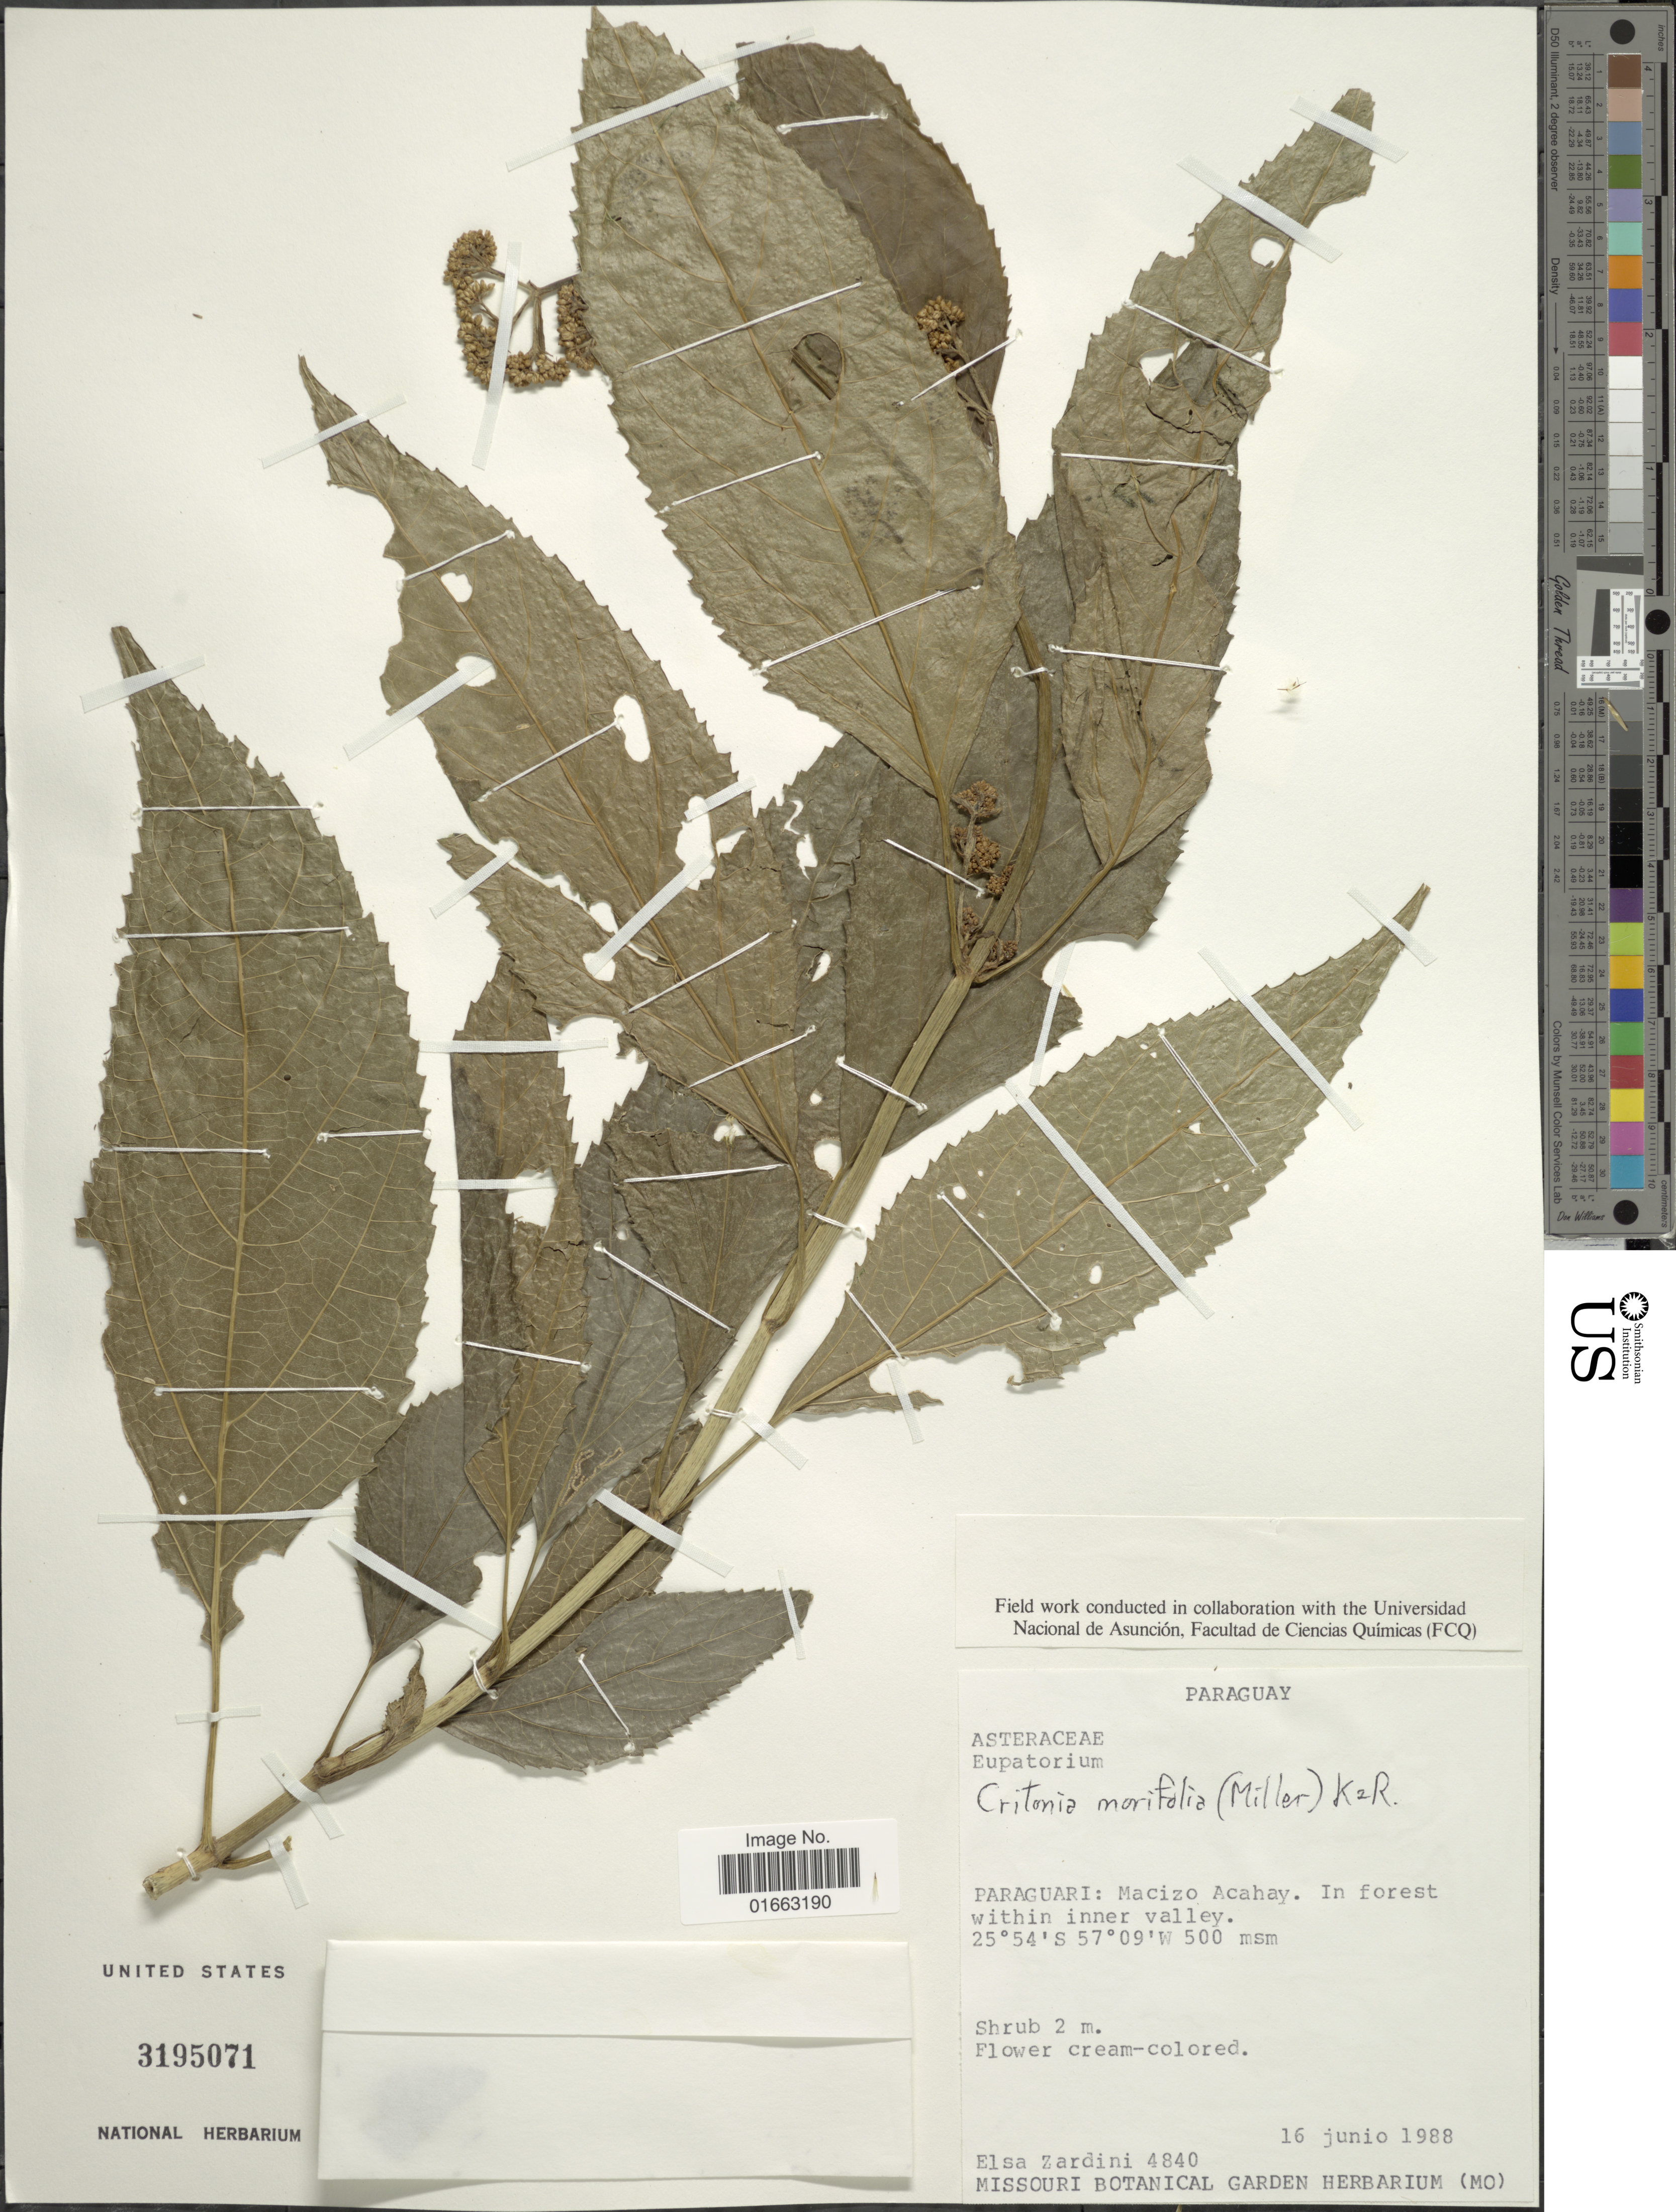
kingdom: Plantae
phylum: Tracheophyta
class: Magnoliopsida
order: Asterales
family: Asteraceae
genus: Critonia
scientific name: Critonia morifolia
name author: (Mill.) R.M. King & H. Rob.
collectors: E. M. Zardini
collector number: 4840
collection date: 1988-06-16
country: Paraguay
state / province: Paraguari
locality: Macizo Acahay, in forest within inner valley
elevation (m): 500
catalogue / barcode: US 3195071